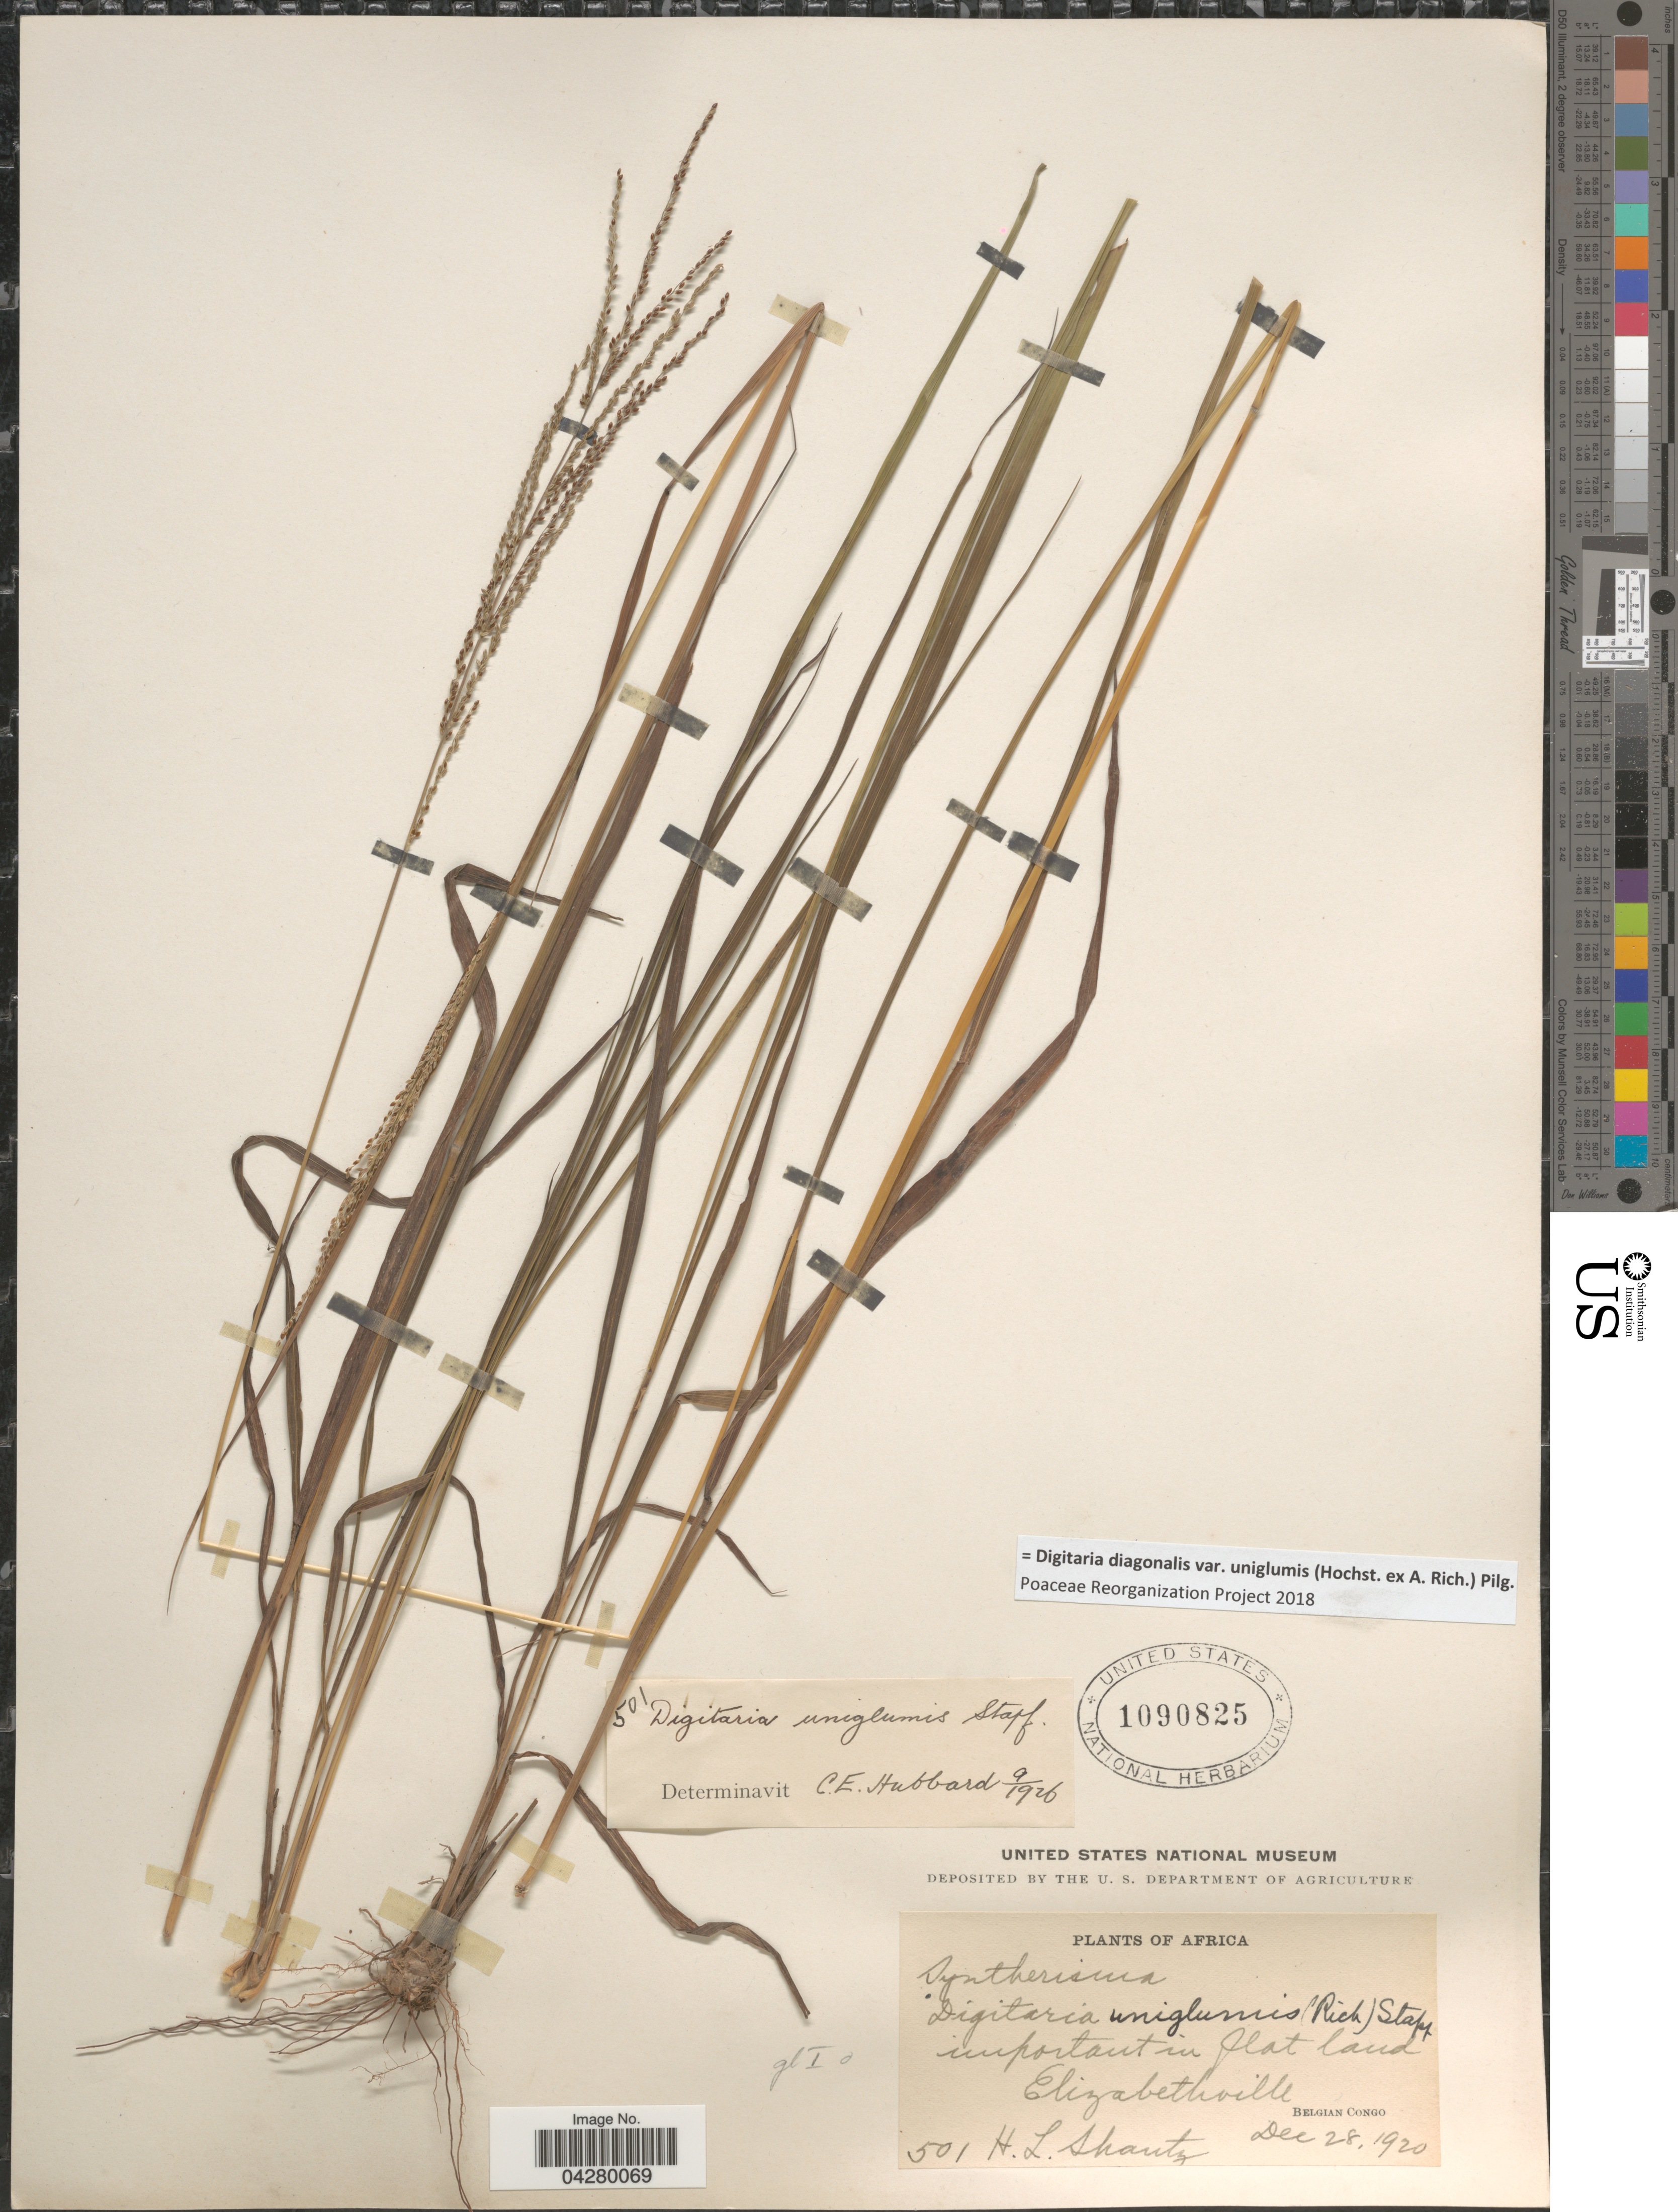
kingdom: Plantae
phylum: Tracheophyta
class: Liliopsida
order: Poales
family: Poaceae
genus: Digitaria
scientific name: Digitaria diagonalis var. uniglumis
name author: (Hochst. ex A. Rich.) Pilg.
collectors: H. Shantz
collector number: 501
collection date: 1920-12-28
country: Congo, Democratic Republic of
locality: Elizabethville. Belgian Congo.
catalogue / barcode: US 1090825